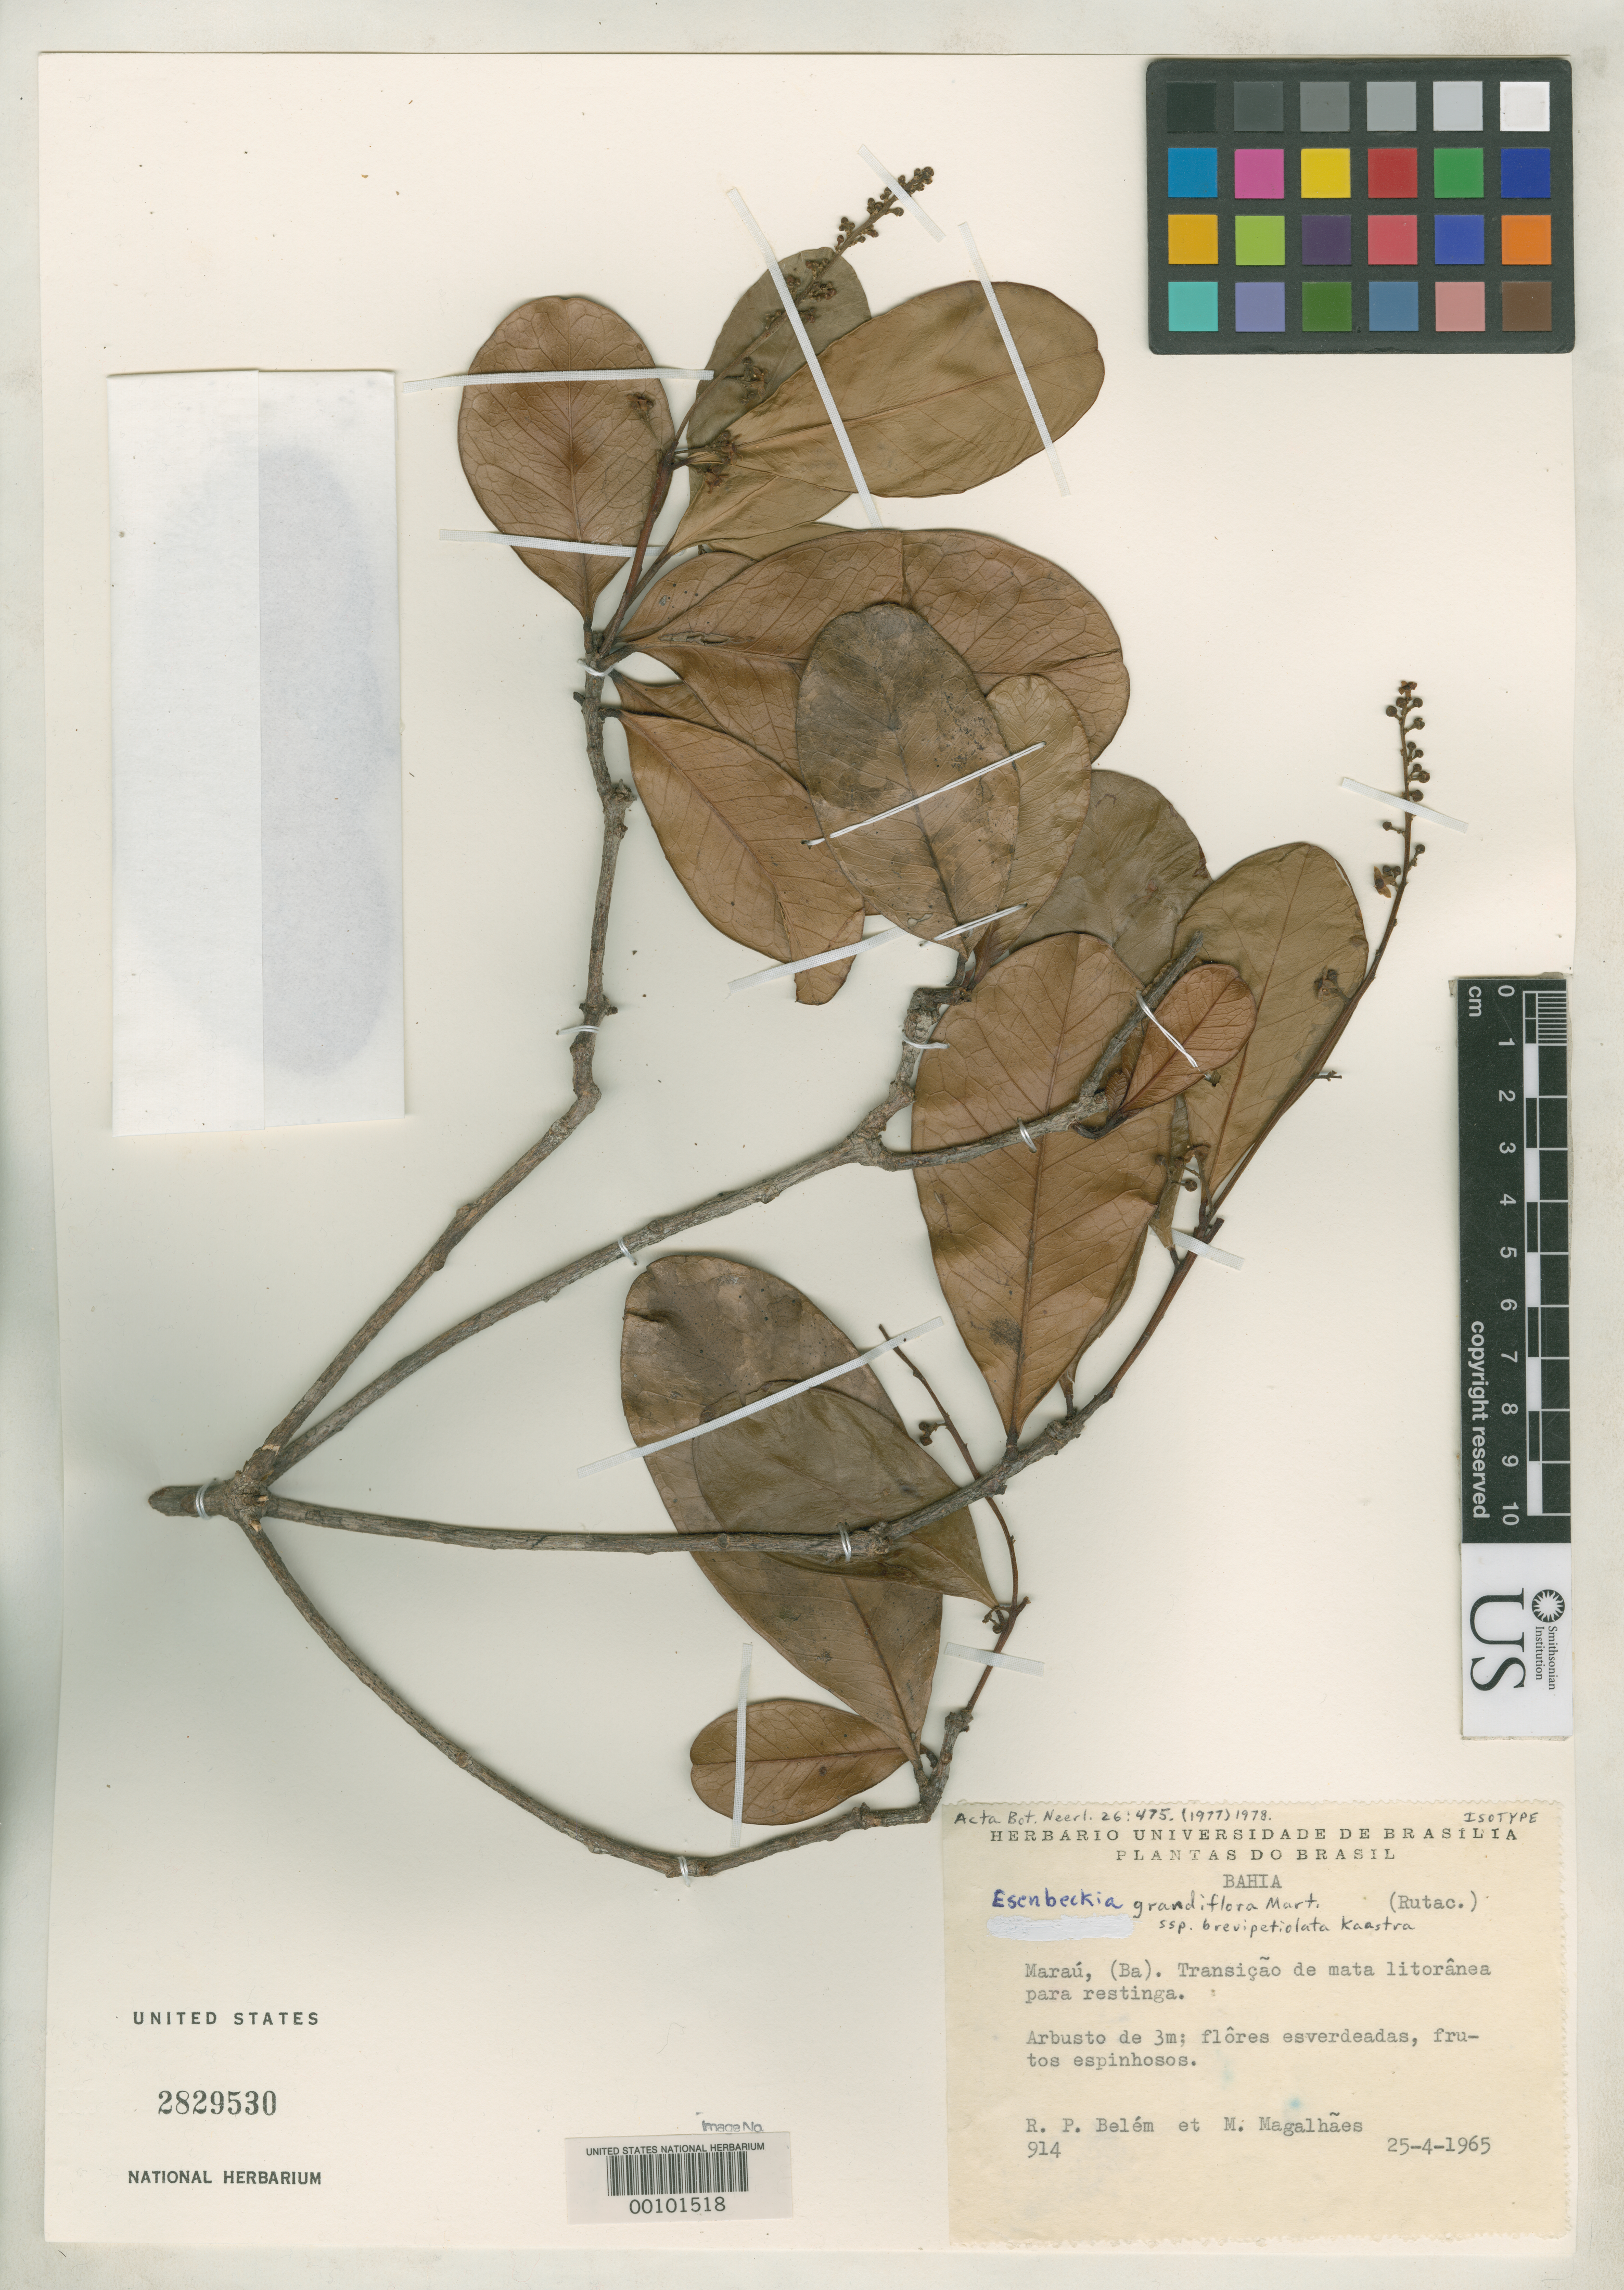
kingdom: Plantae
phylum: Tracheophyta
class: Magnoliopsida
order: Sapindales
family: Rutaceae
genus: Esenbeckia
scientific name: Esenbeckia grandiflora subsp. brevipetiolata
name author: Kaastra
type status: Isotype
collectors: R. P. Belém & M. Magalhães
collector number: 914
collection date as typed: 25 Apr 1965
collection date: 1965-04-25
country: Brazil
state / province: Bahia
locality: Marau.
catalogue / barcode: US 2829530